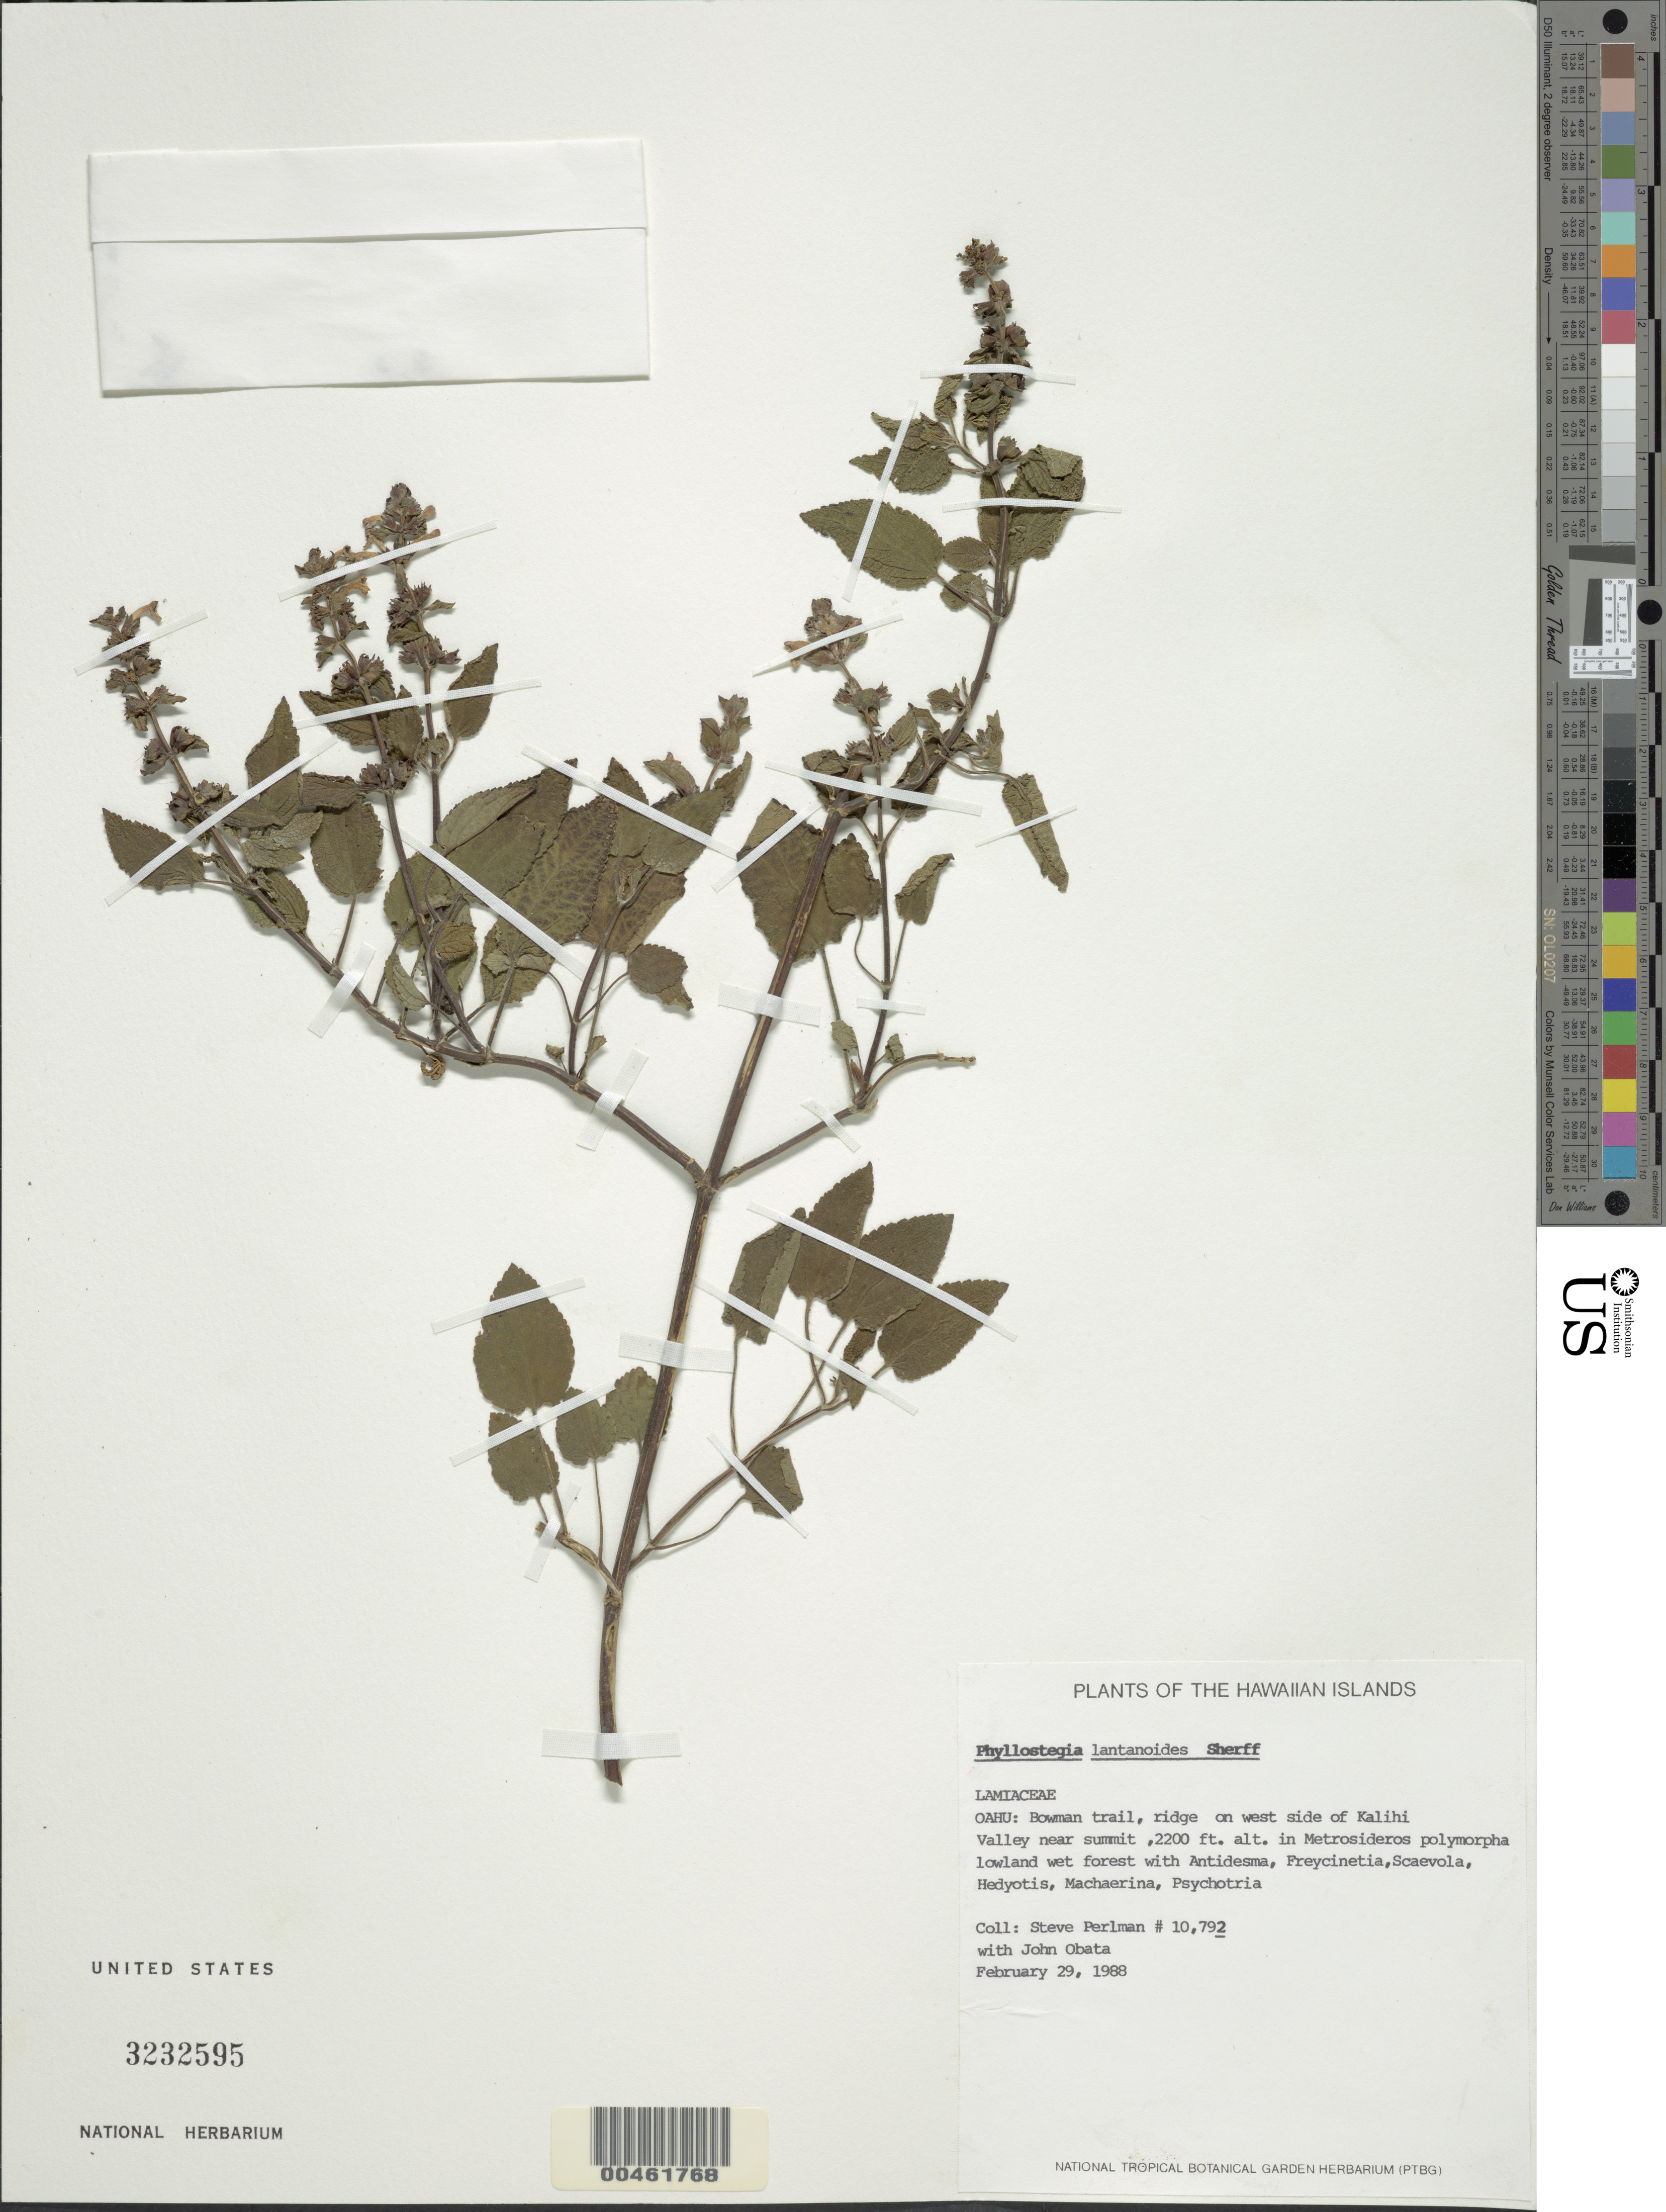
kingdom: Plantae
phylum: Tracheophyta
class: Magnoliopsida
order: Lamiales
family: Lamiaceae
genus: Phyllostegia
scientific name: Phyllostegia lantanoides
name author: Sherff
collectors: S. P. Perlman & J. Obata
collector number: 10792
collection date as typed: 29 Feb 1988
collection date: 1988-02-29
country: United States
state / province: Hawaii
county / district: Honolulu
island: Oahu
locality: Bowman Trail, ridge on W side of Kalihi Valley near summit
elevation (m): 671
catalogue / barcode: US 3232595